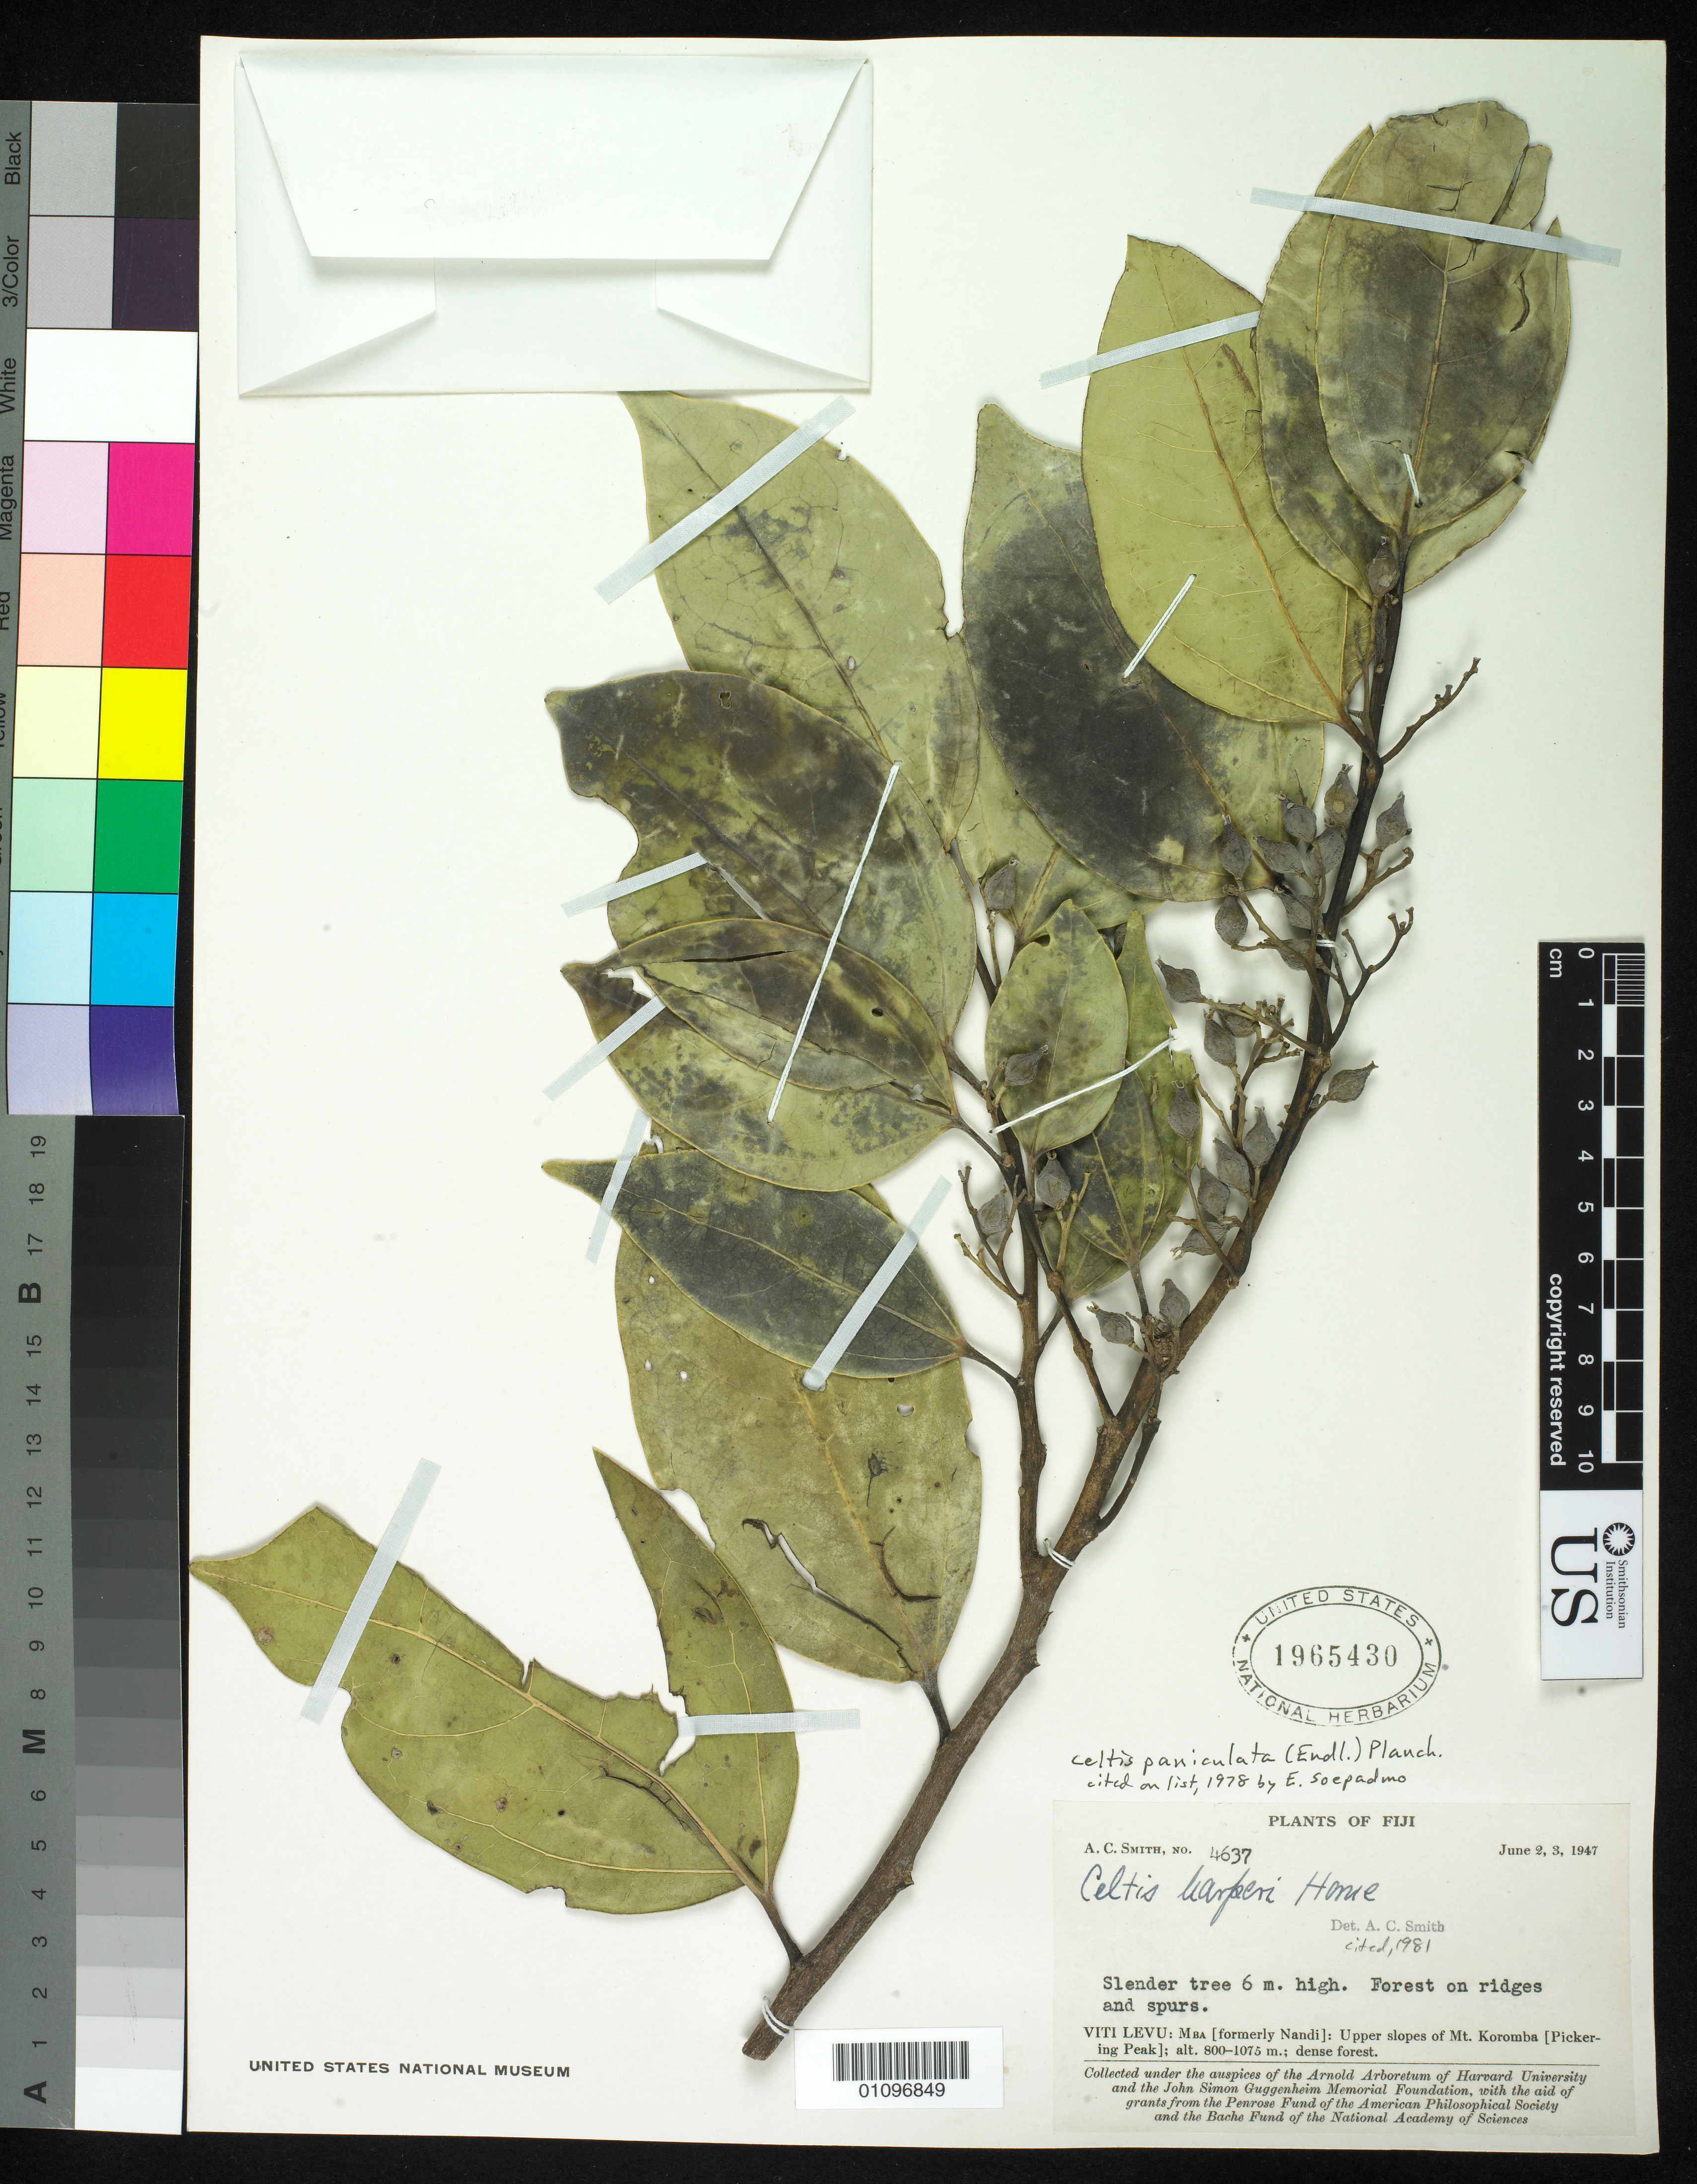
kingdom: Plantae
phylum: Tracheophyta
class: Magnoliopsida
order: Rosales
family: Cannabaceae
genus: Celtis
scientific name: Celtis harperi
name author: Horne ex Baker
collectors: A. C. Smith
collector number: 4637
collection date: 1947-06-02/1947-06-03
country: Fiji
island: Viti Levu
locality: Mba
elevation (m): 800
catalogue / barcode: US 1965430